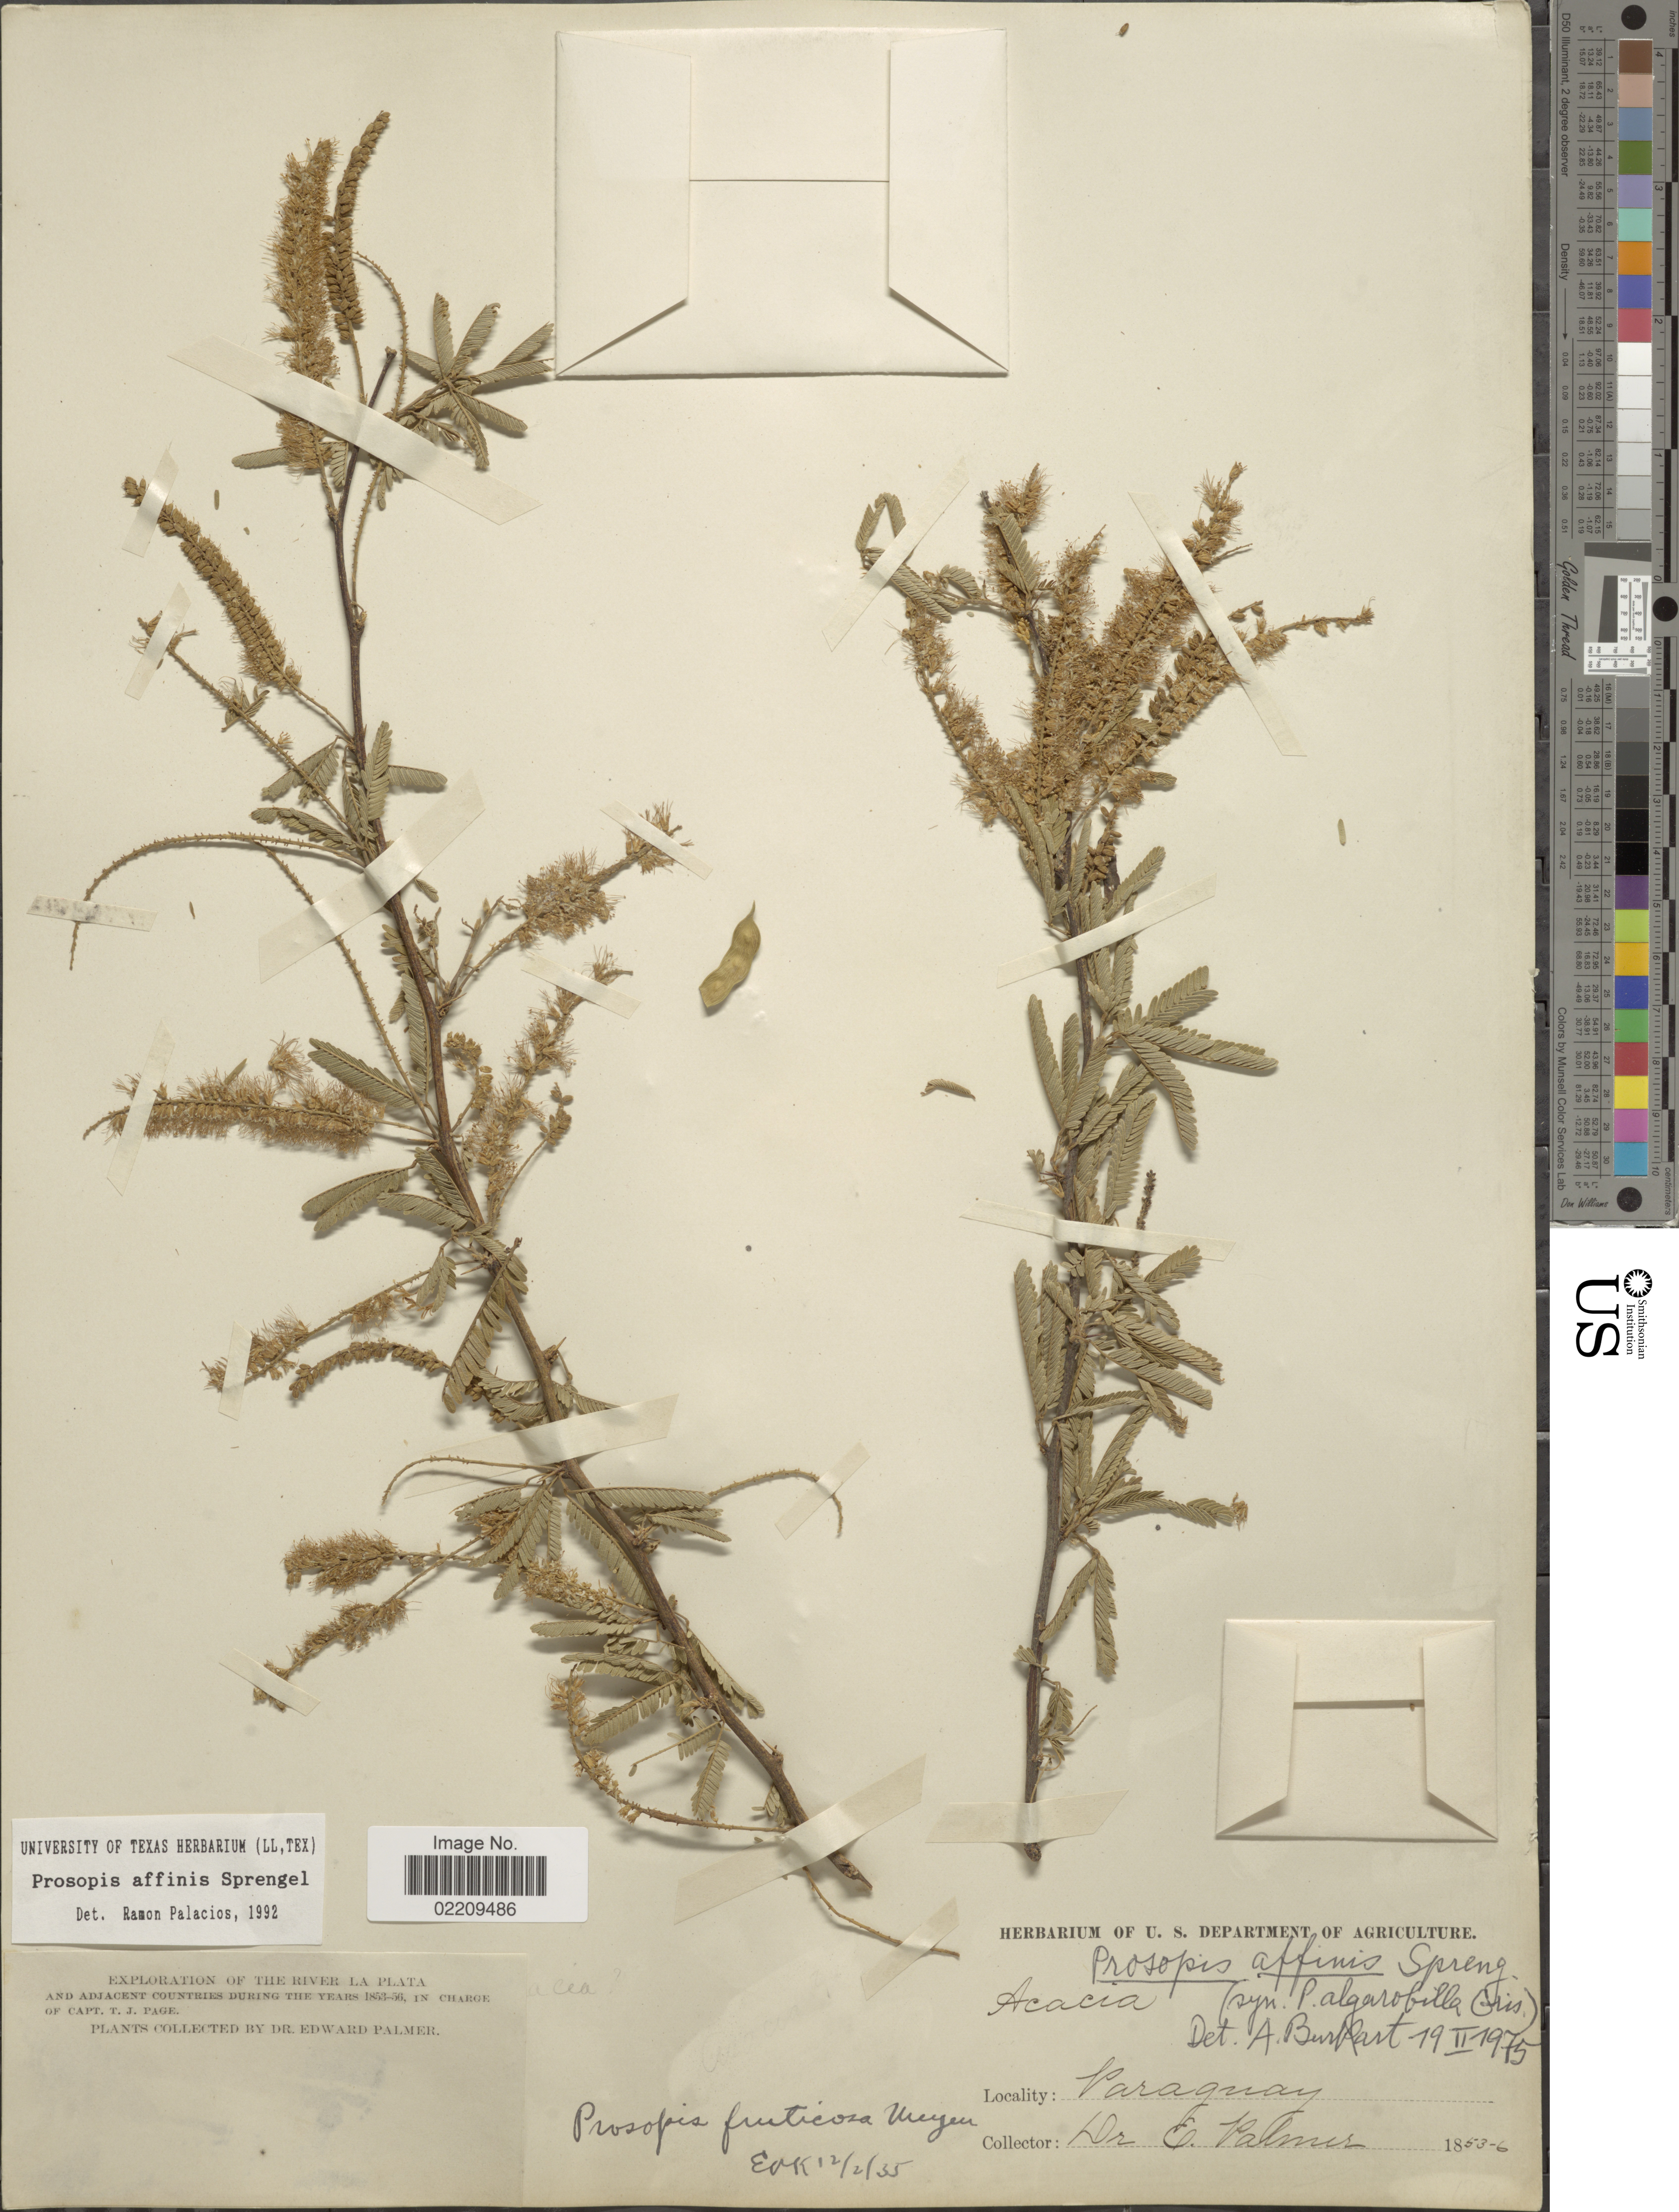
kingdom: Plantae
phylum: Tracheophyta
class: Magnoliopsida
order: Fabales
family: Fabaceae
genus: Neltuma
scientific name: Neltuma affinis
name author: (Spreng.) C. E. Hughes & G.P. Lewis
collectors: E. Palmer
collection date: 1853/1856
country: Paraguay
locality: The river La Plata